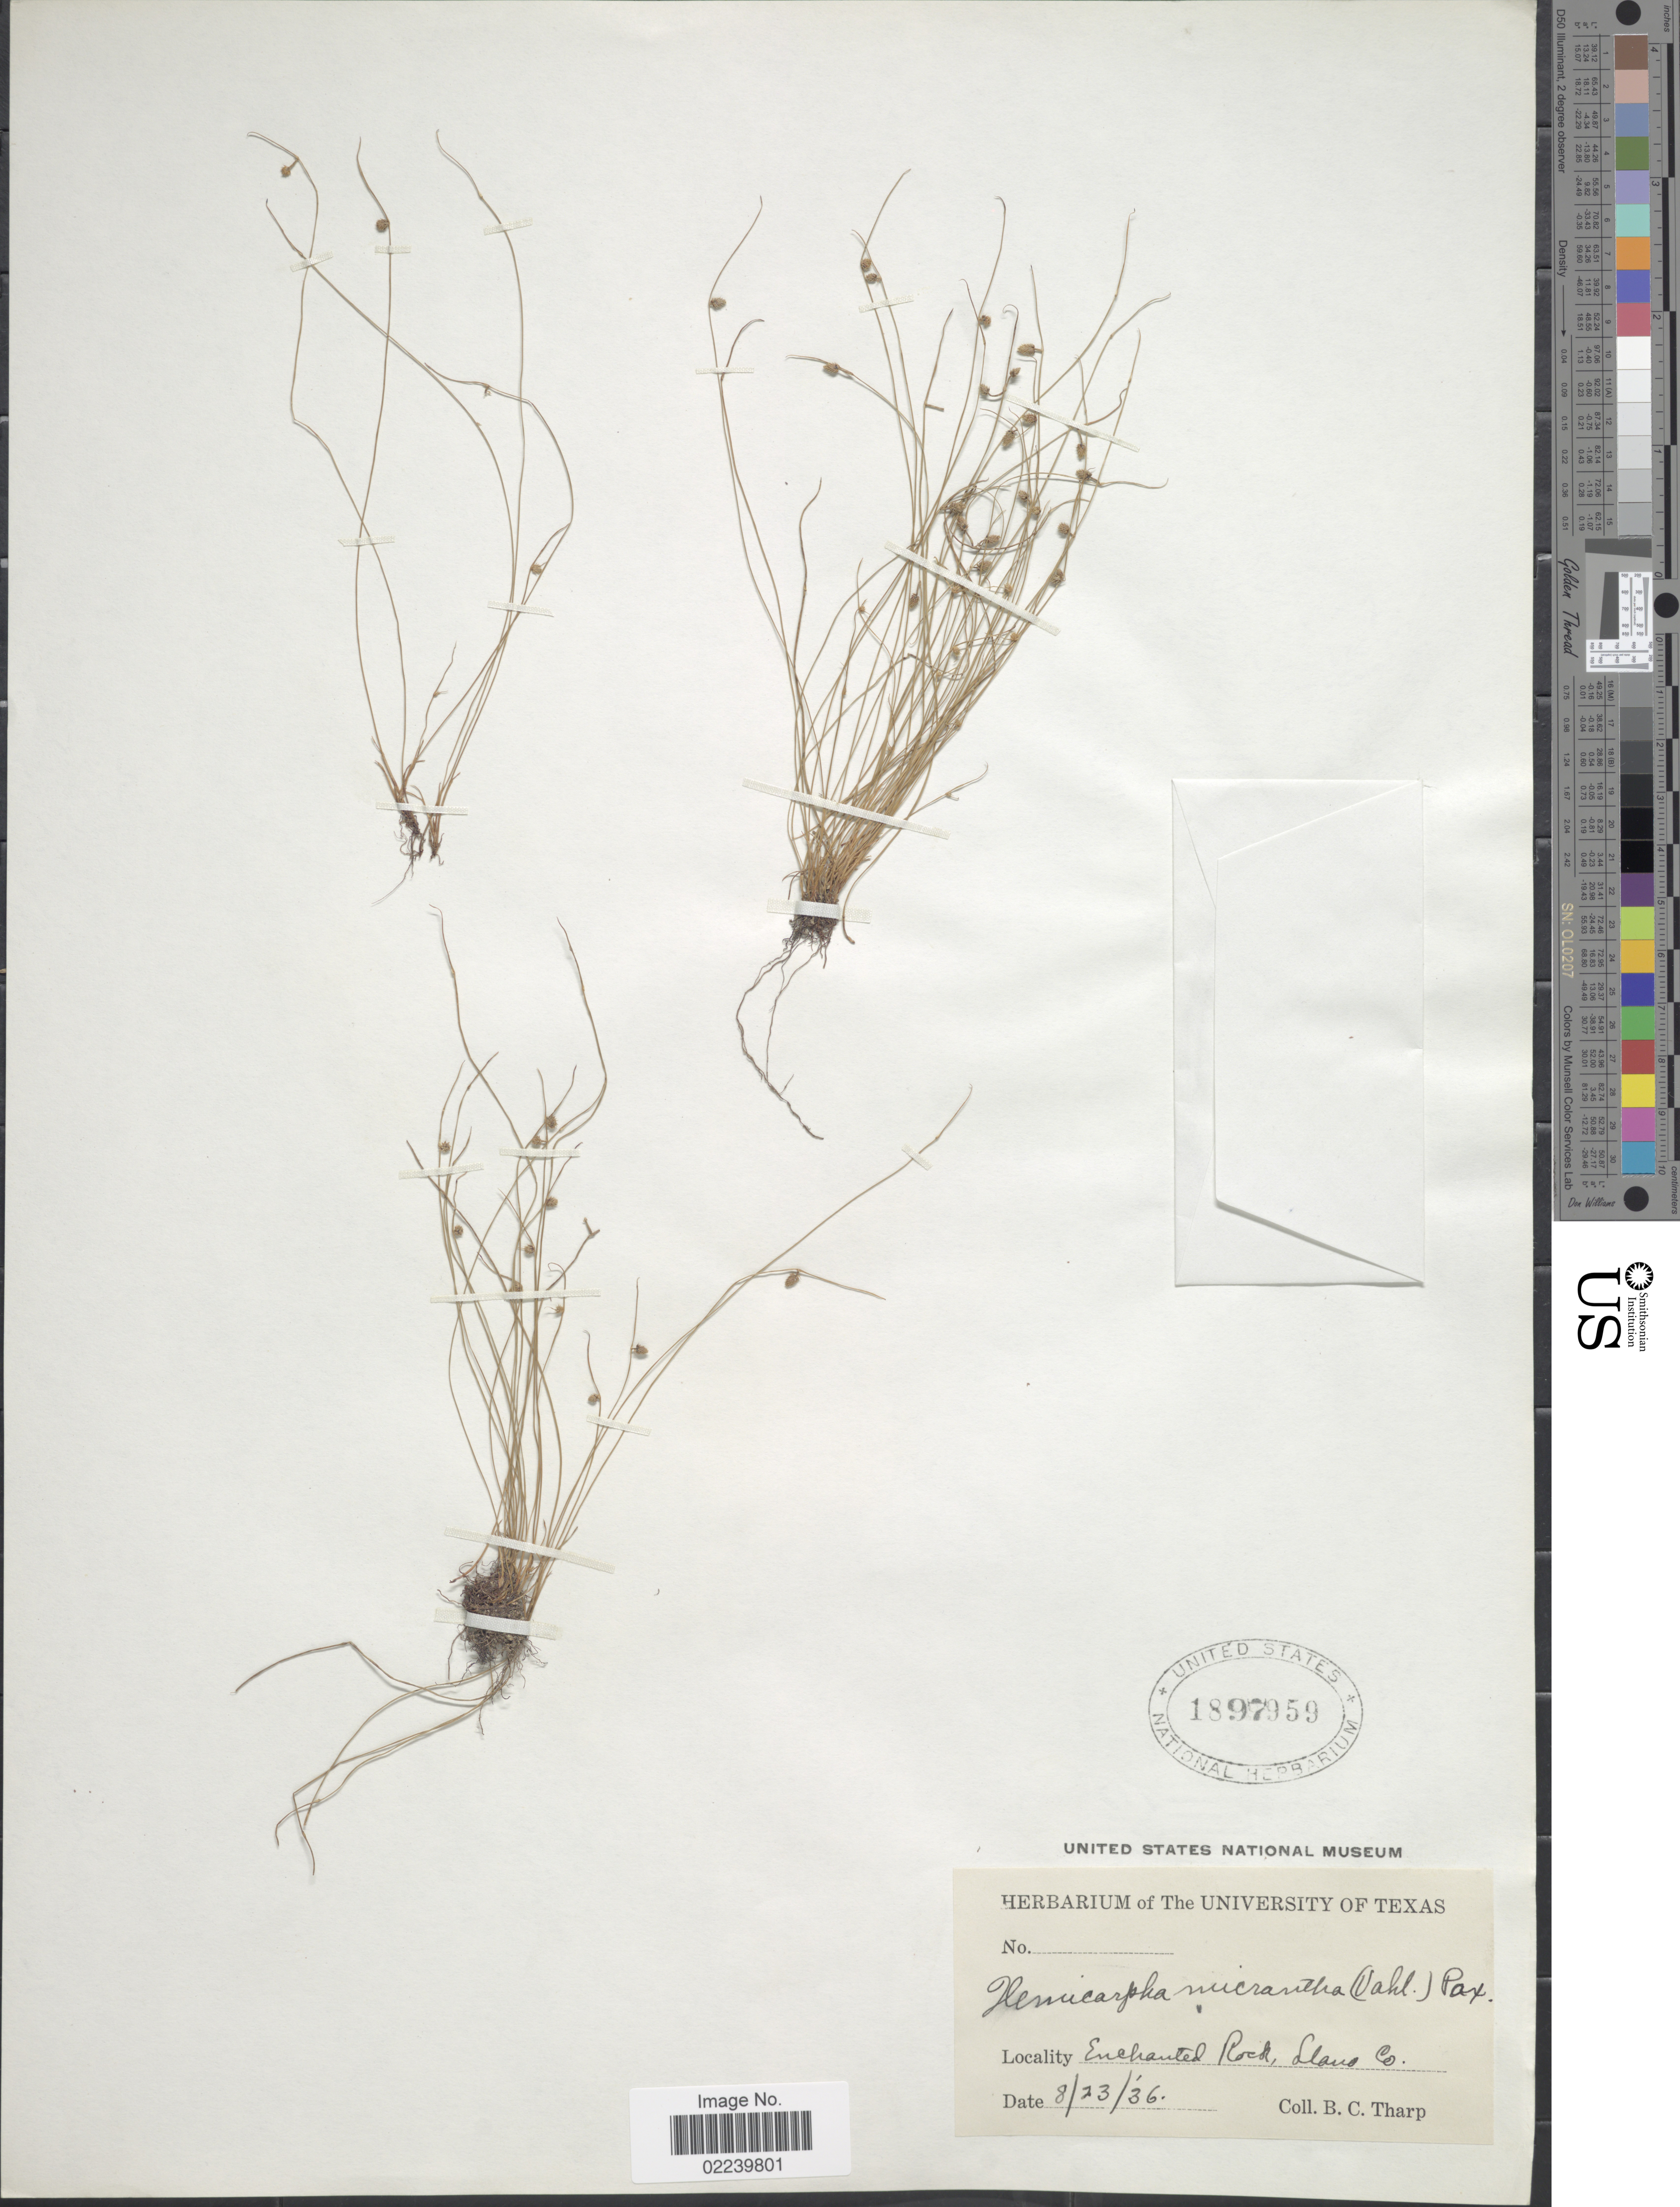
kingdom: Plantae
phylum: Tracheophyta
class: Liliopsida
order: Poales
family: Cyperaceae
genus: Cyperus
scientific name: Cyperus subsquarrosus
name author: (Muhl.) Bauters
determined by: Strong, M. T., (US), Smithsonian Institution - National Museum of Natural History (UNITED STATES)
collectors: B. C. Tharp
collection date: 1936-08-23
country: United States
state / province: Texas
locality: Enchanted Rock, Llano Co.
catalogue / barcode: US 1897959